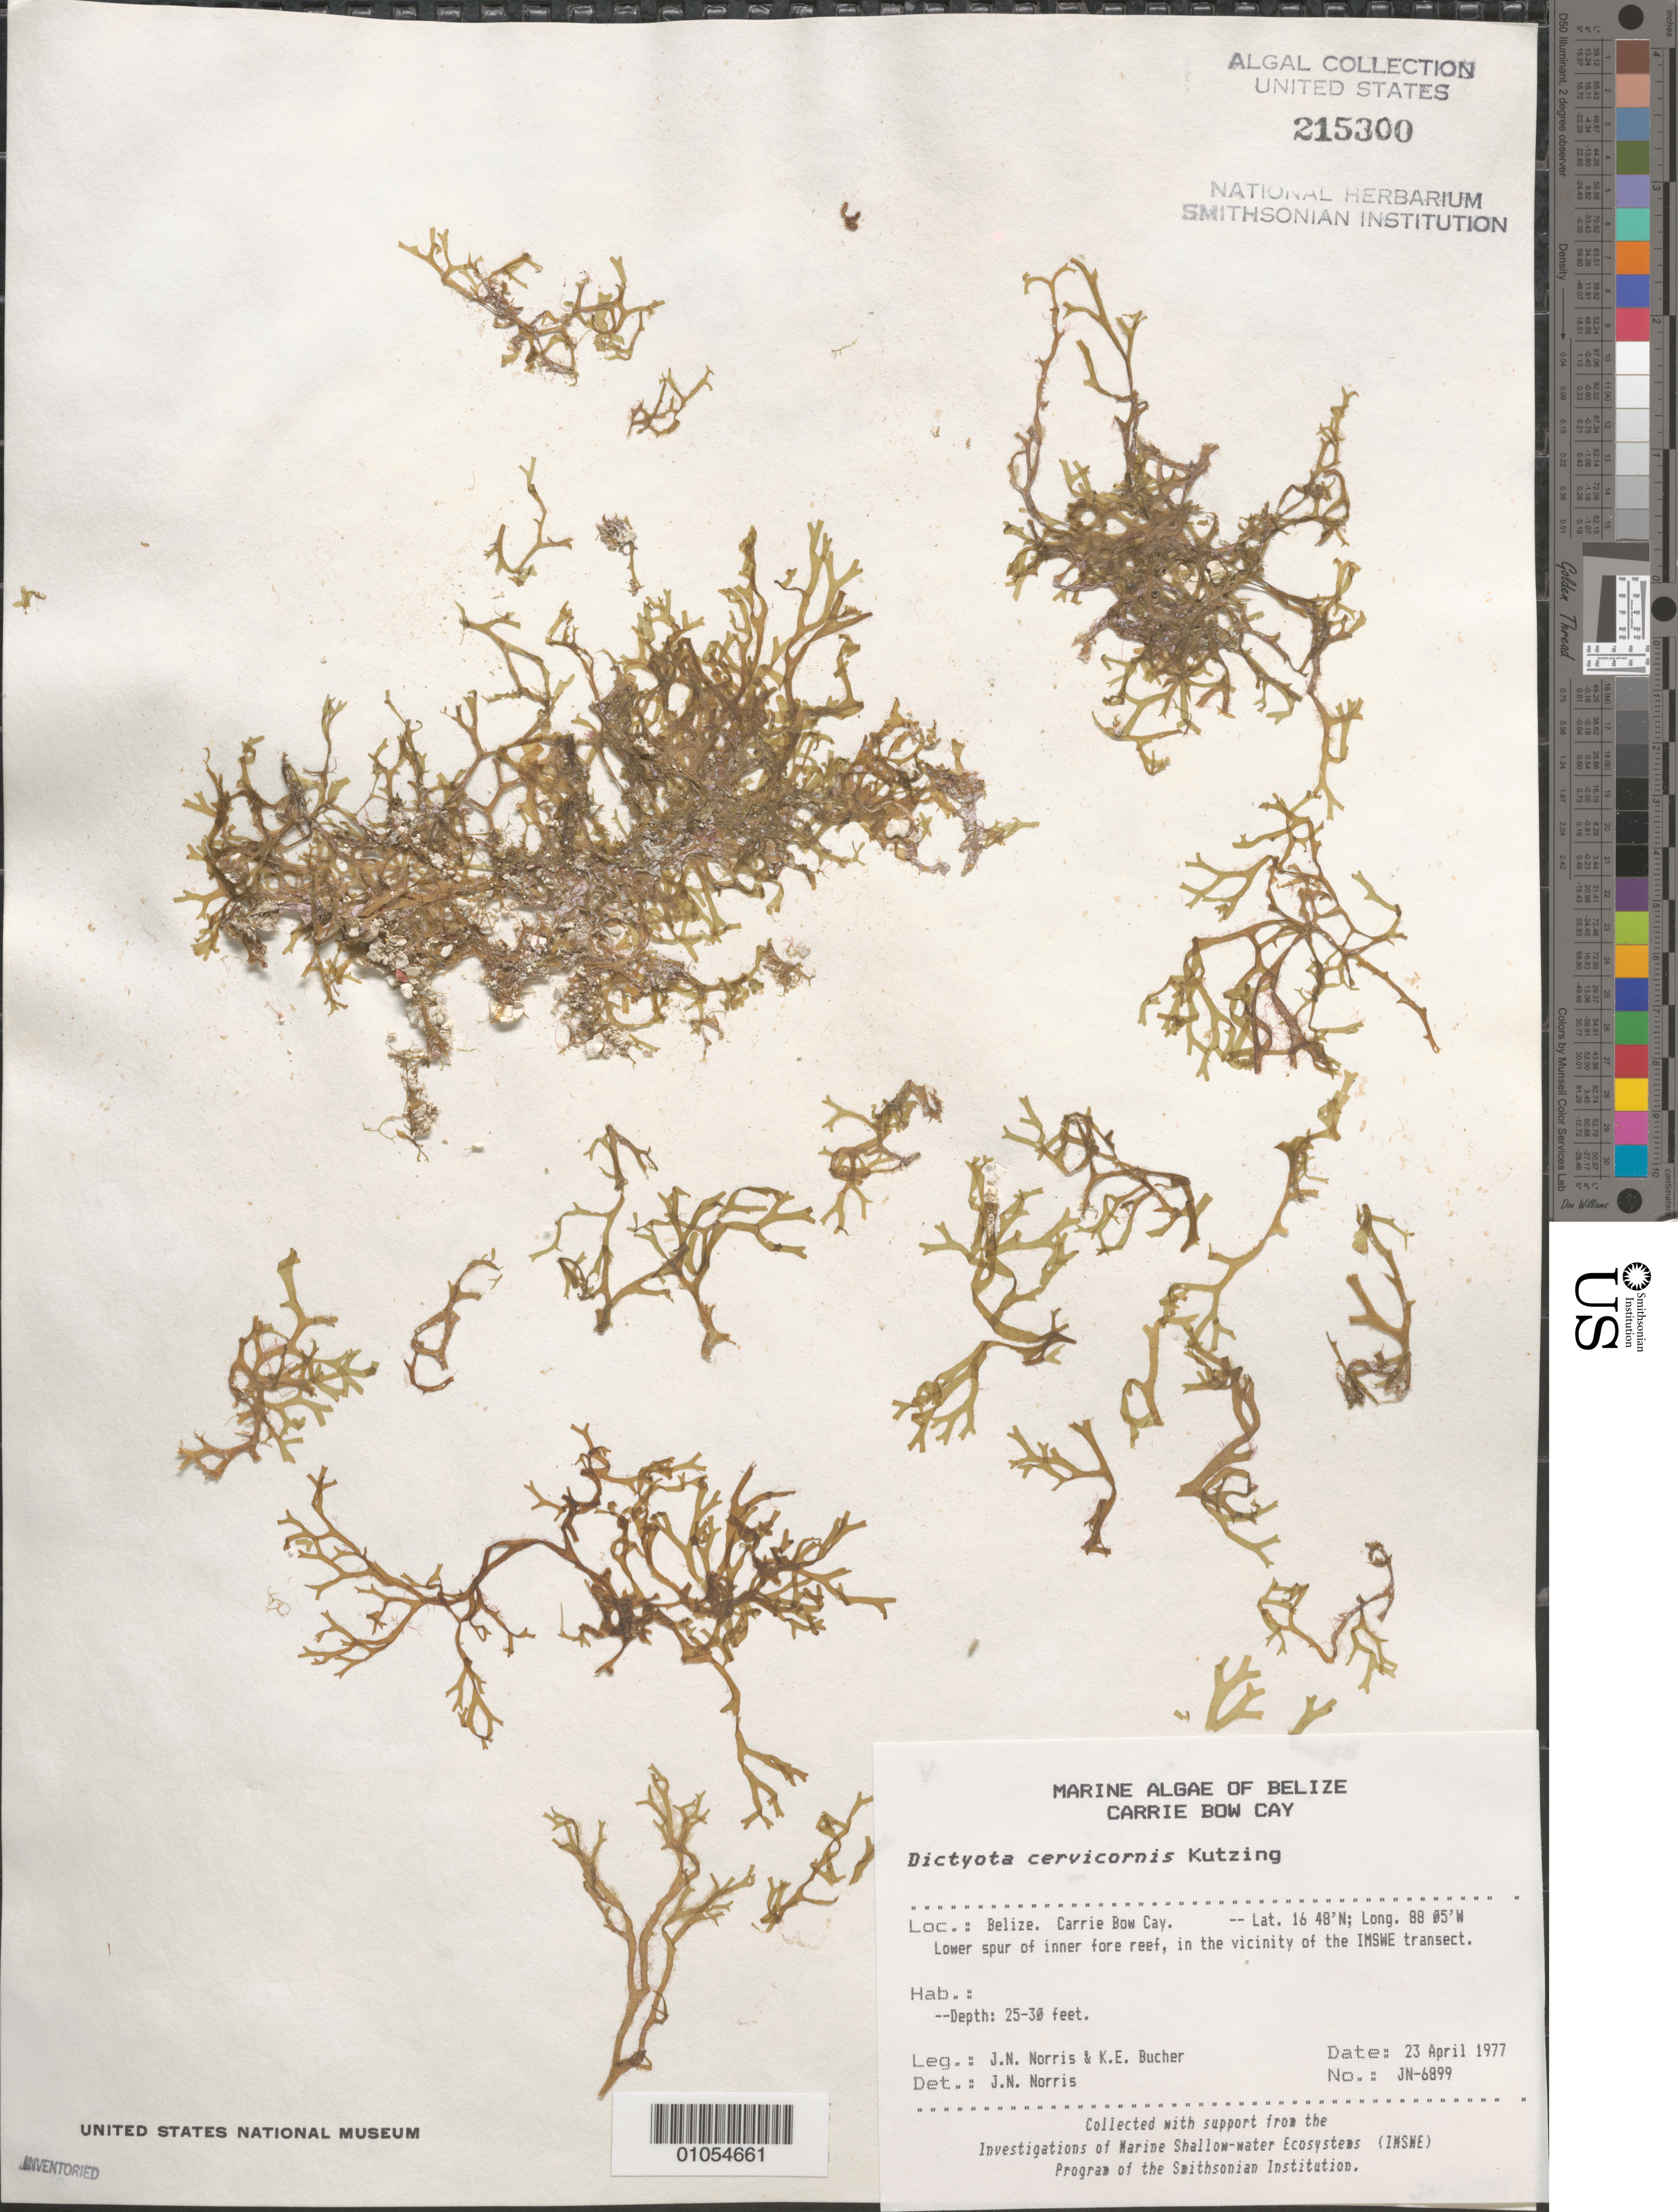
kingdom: Chromista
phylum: Ochrophyta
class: Phaeophyceae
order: Dictyotales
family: Dictyotaceae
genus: Dictyota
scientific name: Dictyota cervicornis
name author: Kütz.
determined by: Norris, James N.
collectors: J. N. Norris & K. E. Bucher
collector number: JN-6899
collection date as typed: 23 Apr 1977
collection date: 1977-04-23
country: Belize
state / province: Stann Creek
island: Carrie Bow Cay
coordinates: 16 48'N, 88 05'W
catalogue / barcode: US 215300